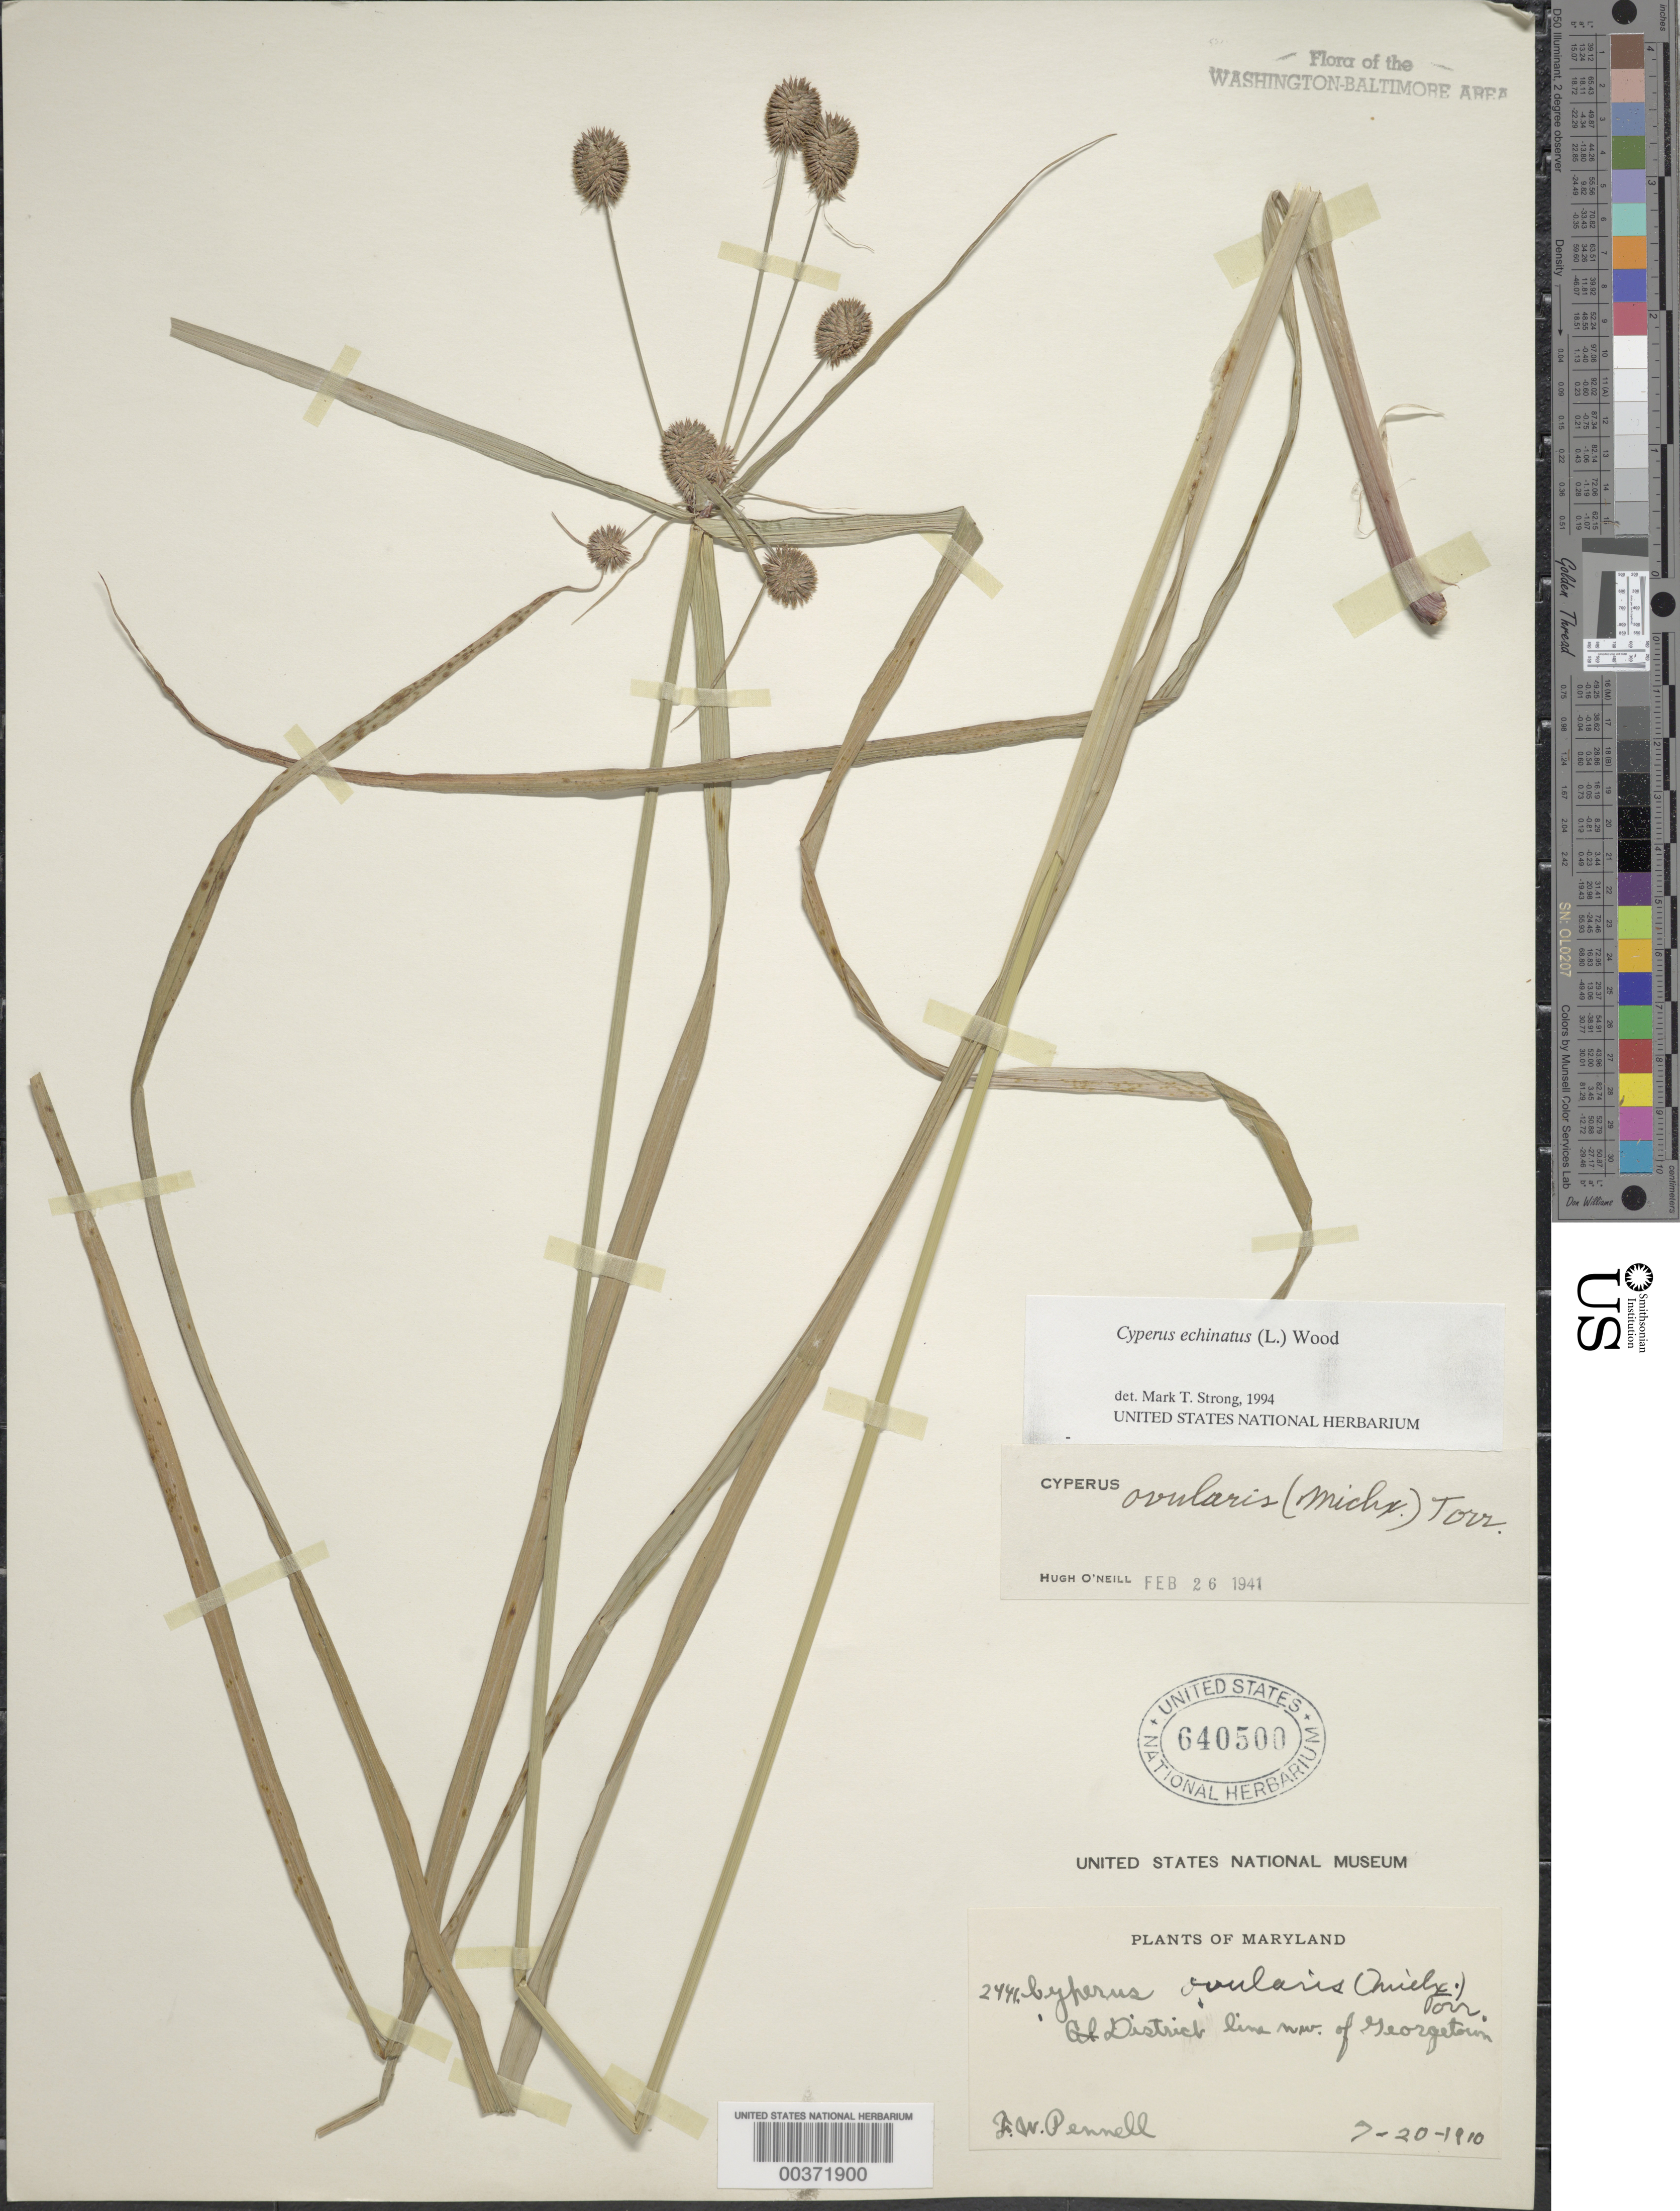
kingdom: Plantae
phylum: Tracheophyta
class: Liliopsida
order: Poales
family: Cyperaceae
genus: Cyperus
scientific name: Cyperus echinatus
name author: (L.) Alph. Wood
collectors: F. W. Pennell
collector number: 2441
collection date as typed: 20 Jul 1910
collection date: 1910-07-20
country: United States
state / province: Maryland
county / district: Montgomery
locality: District Line, northwest of Georgetown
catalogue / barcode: US 640500